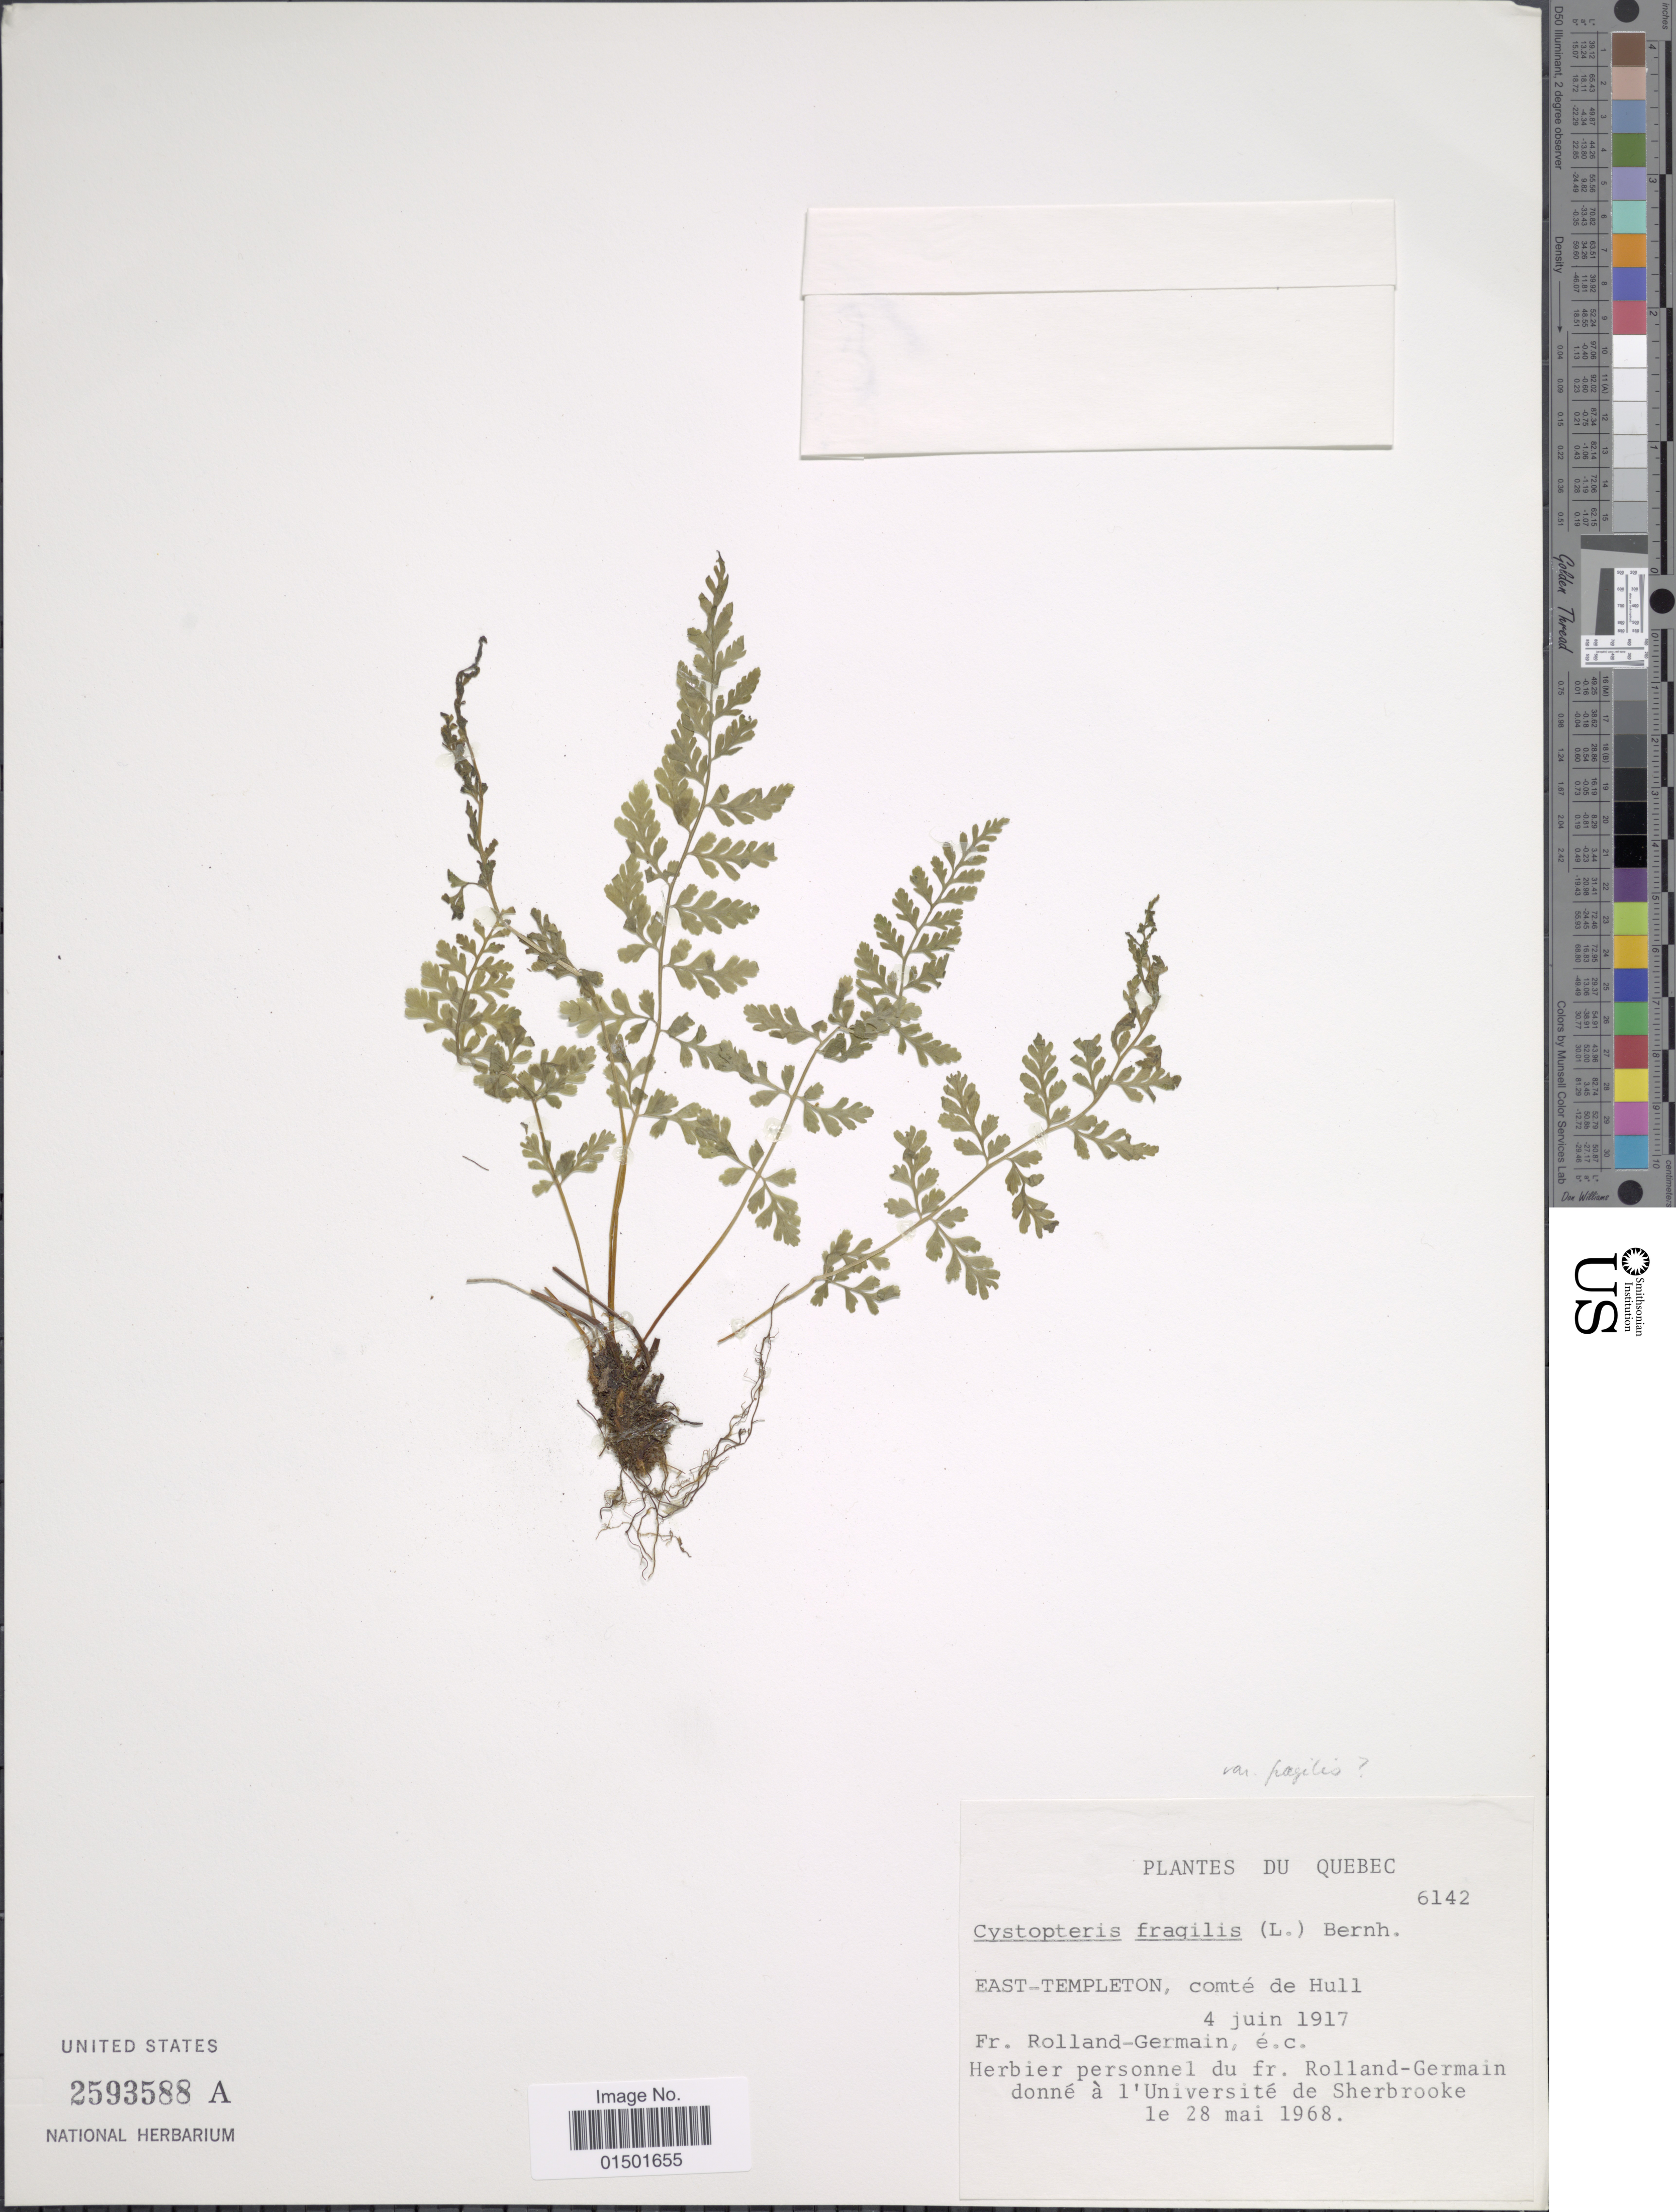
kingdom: Plantae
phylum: Tracheophyta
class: Polypodiopsida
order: Polypodiales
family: Cystopteridaceae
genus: Cystopteris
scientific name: Cystopteris fragilis var. fragilis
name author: (L.) Bernh.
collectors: Rolland-Germain & et al.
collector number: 6142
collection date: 1917-06-04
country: Canada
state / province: Quebec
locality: East Templeton, comte de Hull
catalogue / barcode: US 2593588A